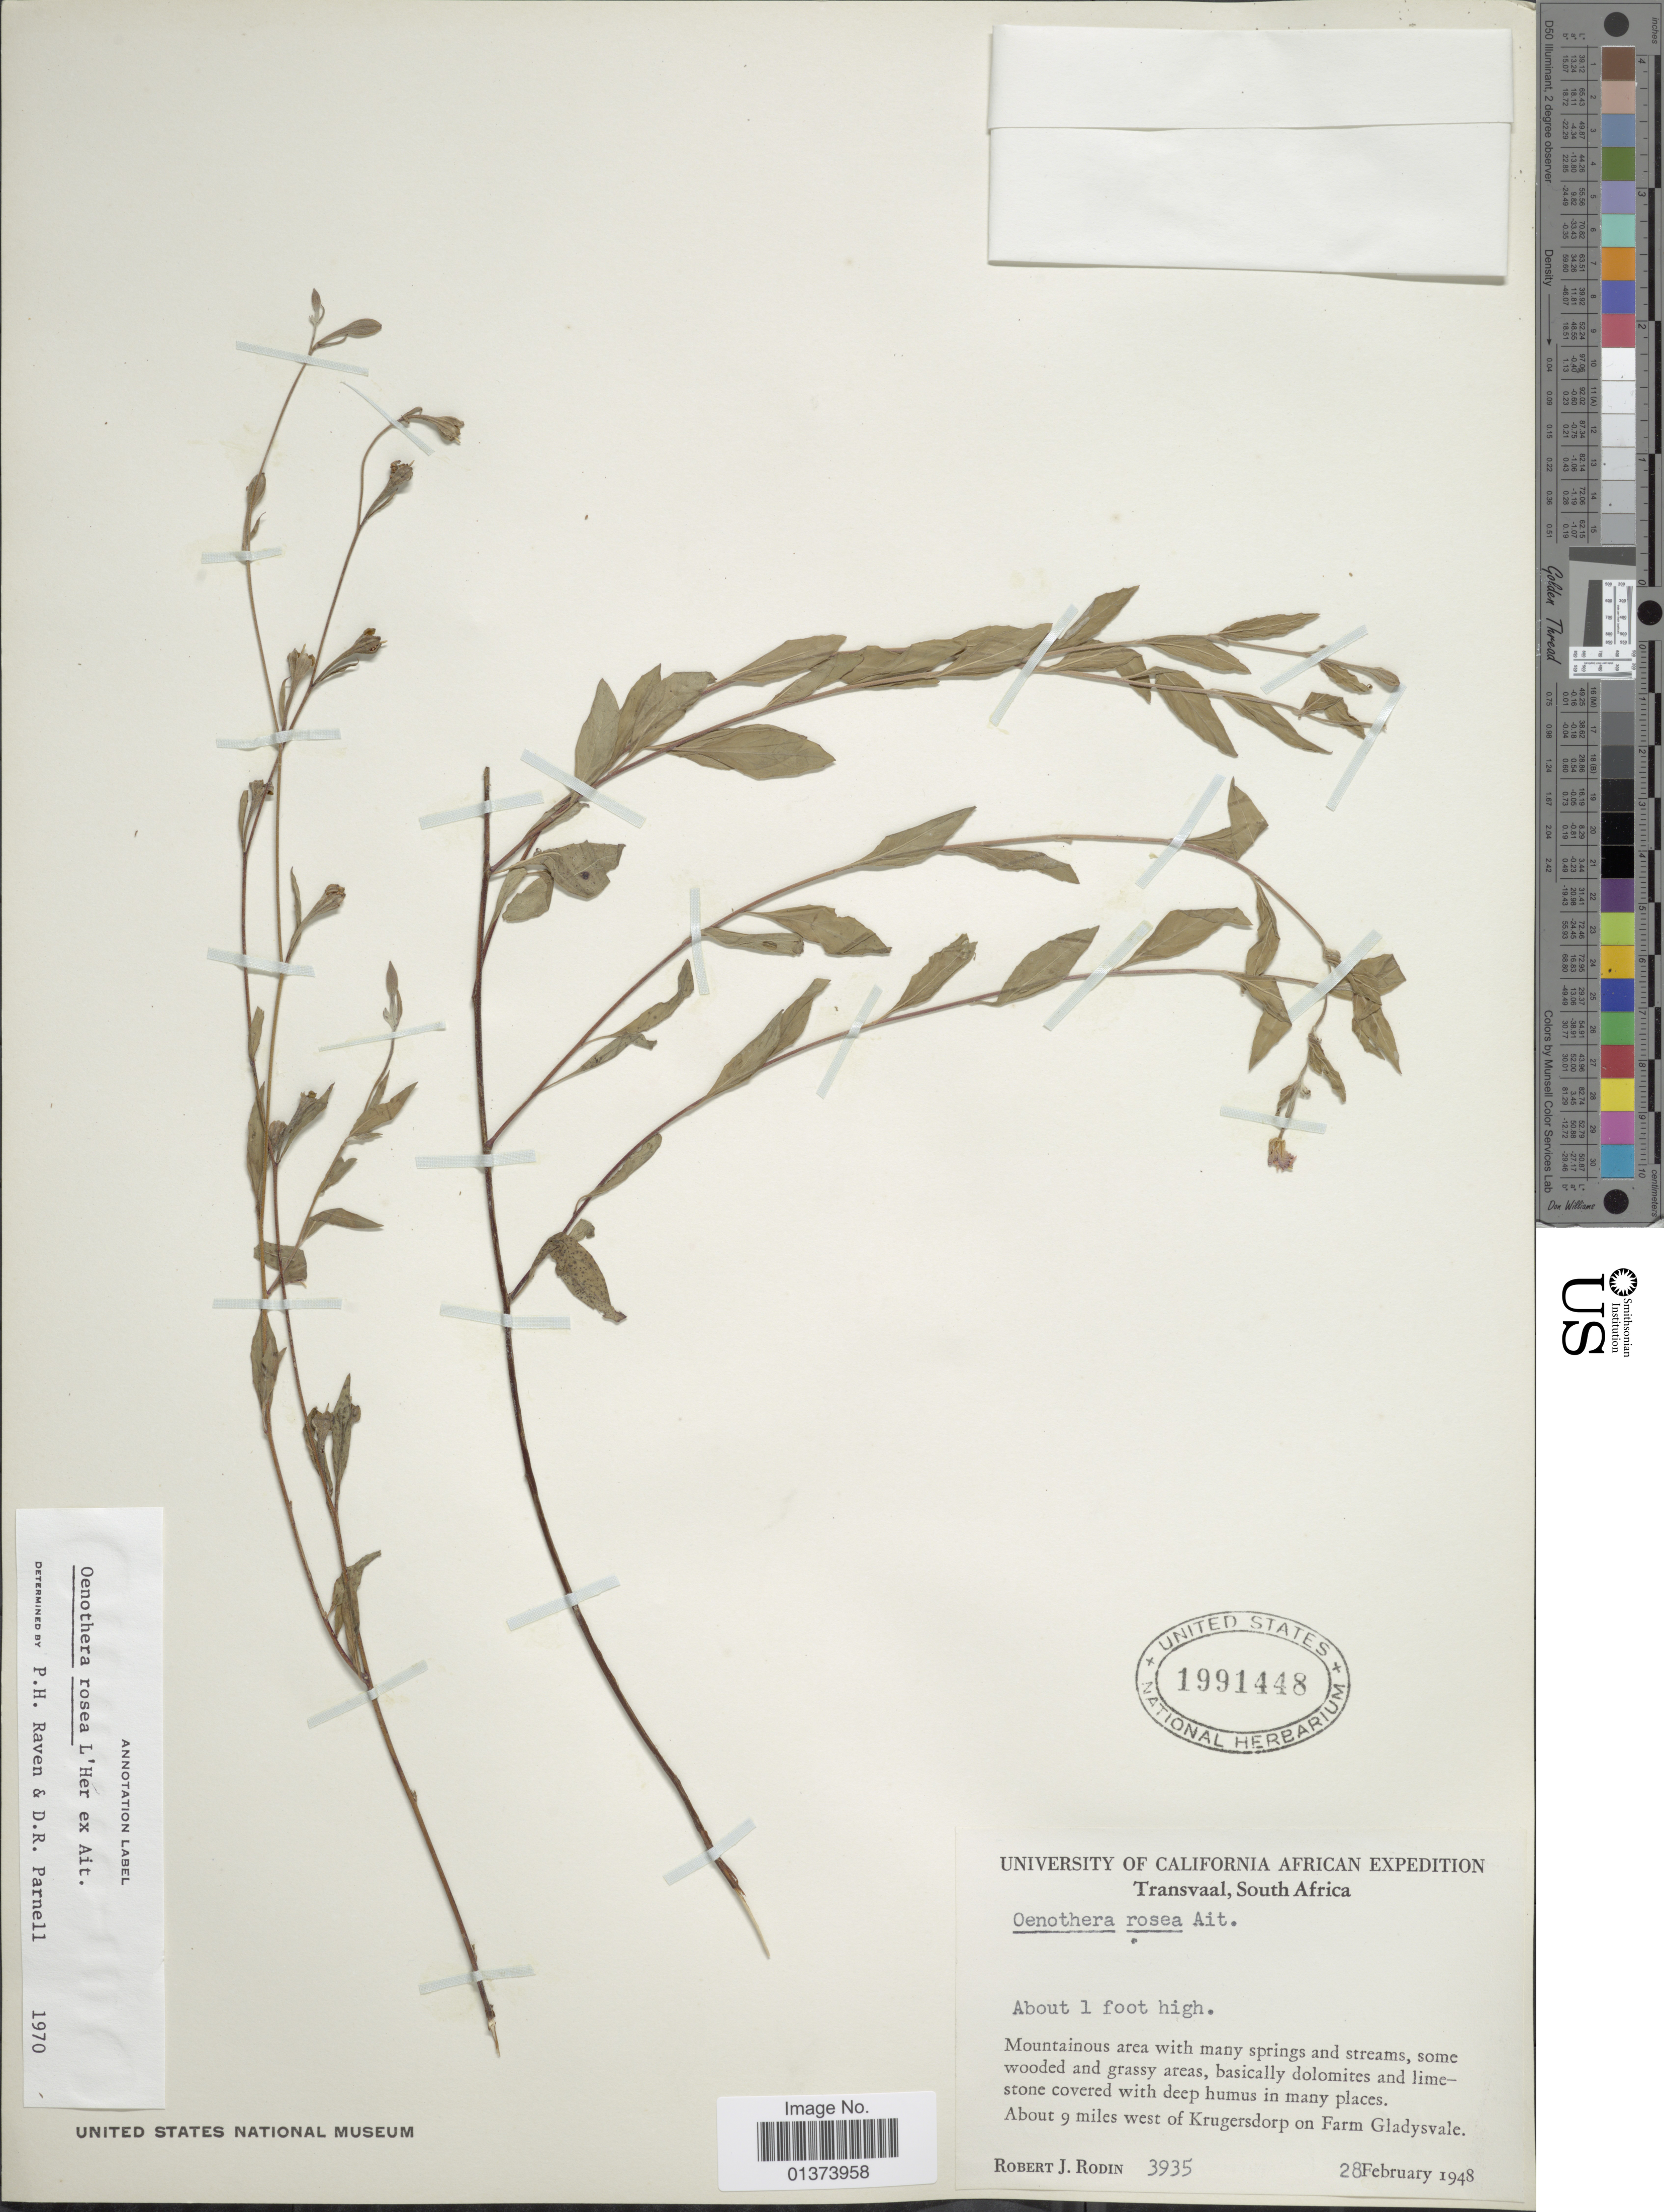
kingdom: Plantae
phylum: Tracheophyta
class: Magnoliopsida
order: Myrtales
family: Onagraceae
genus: Oenothera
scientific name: Oenothera rosea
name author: L'Hér. ex Aiton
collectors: R. J. Rodin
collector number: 3935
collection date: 1948-02-28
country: South Africa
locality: Transvaal, about 9 miles west of Krugersdorp on Farm Gladysvale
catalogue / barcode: US 1991448